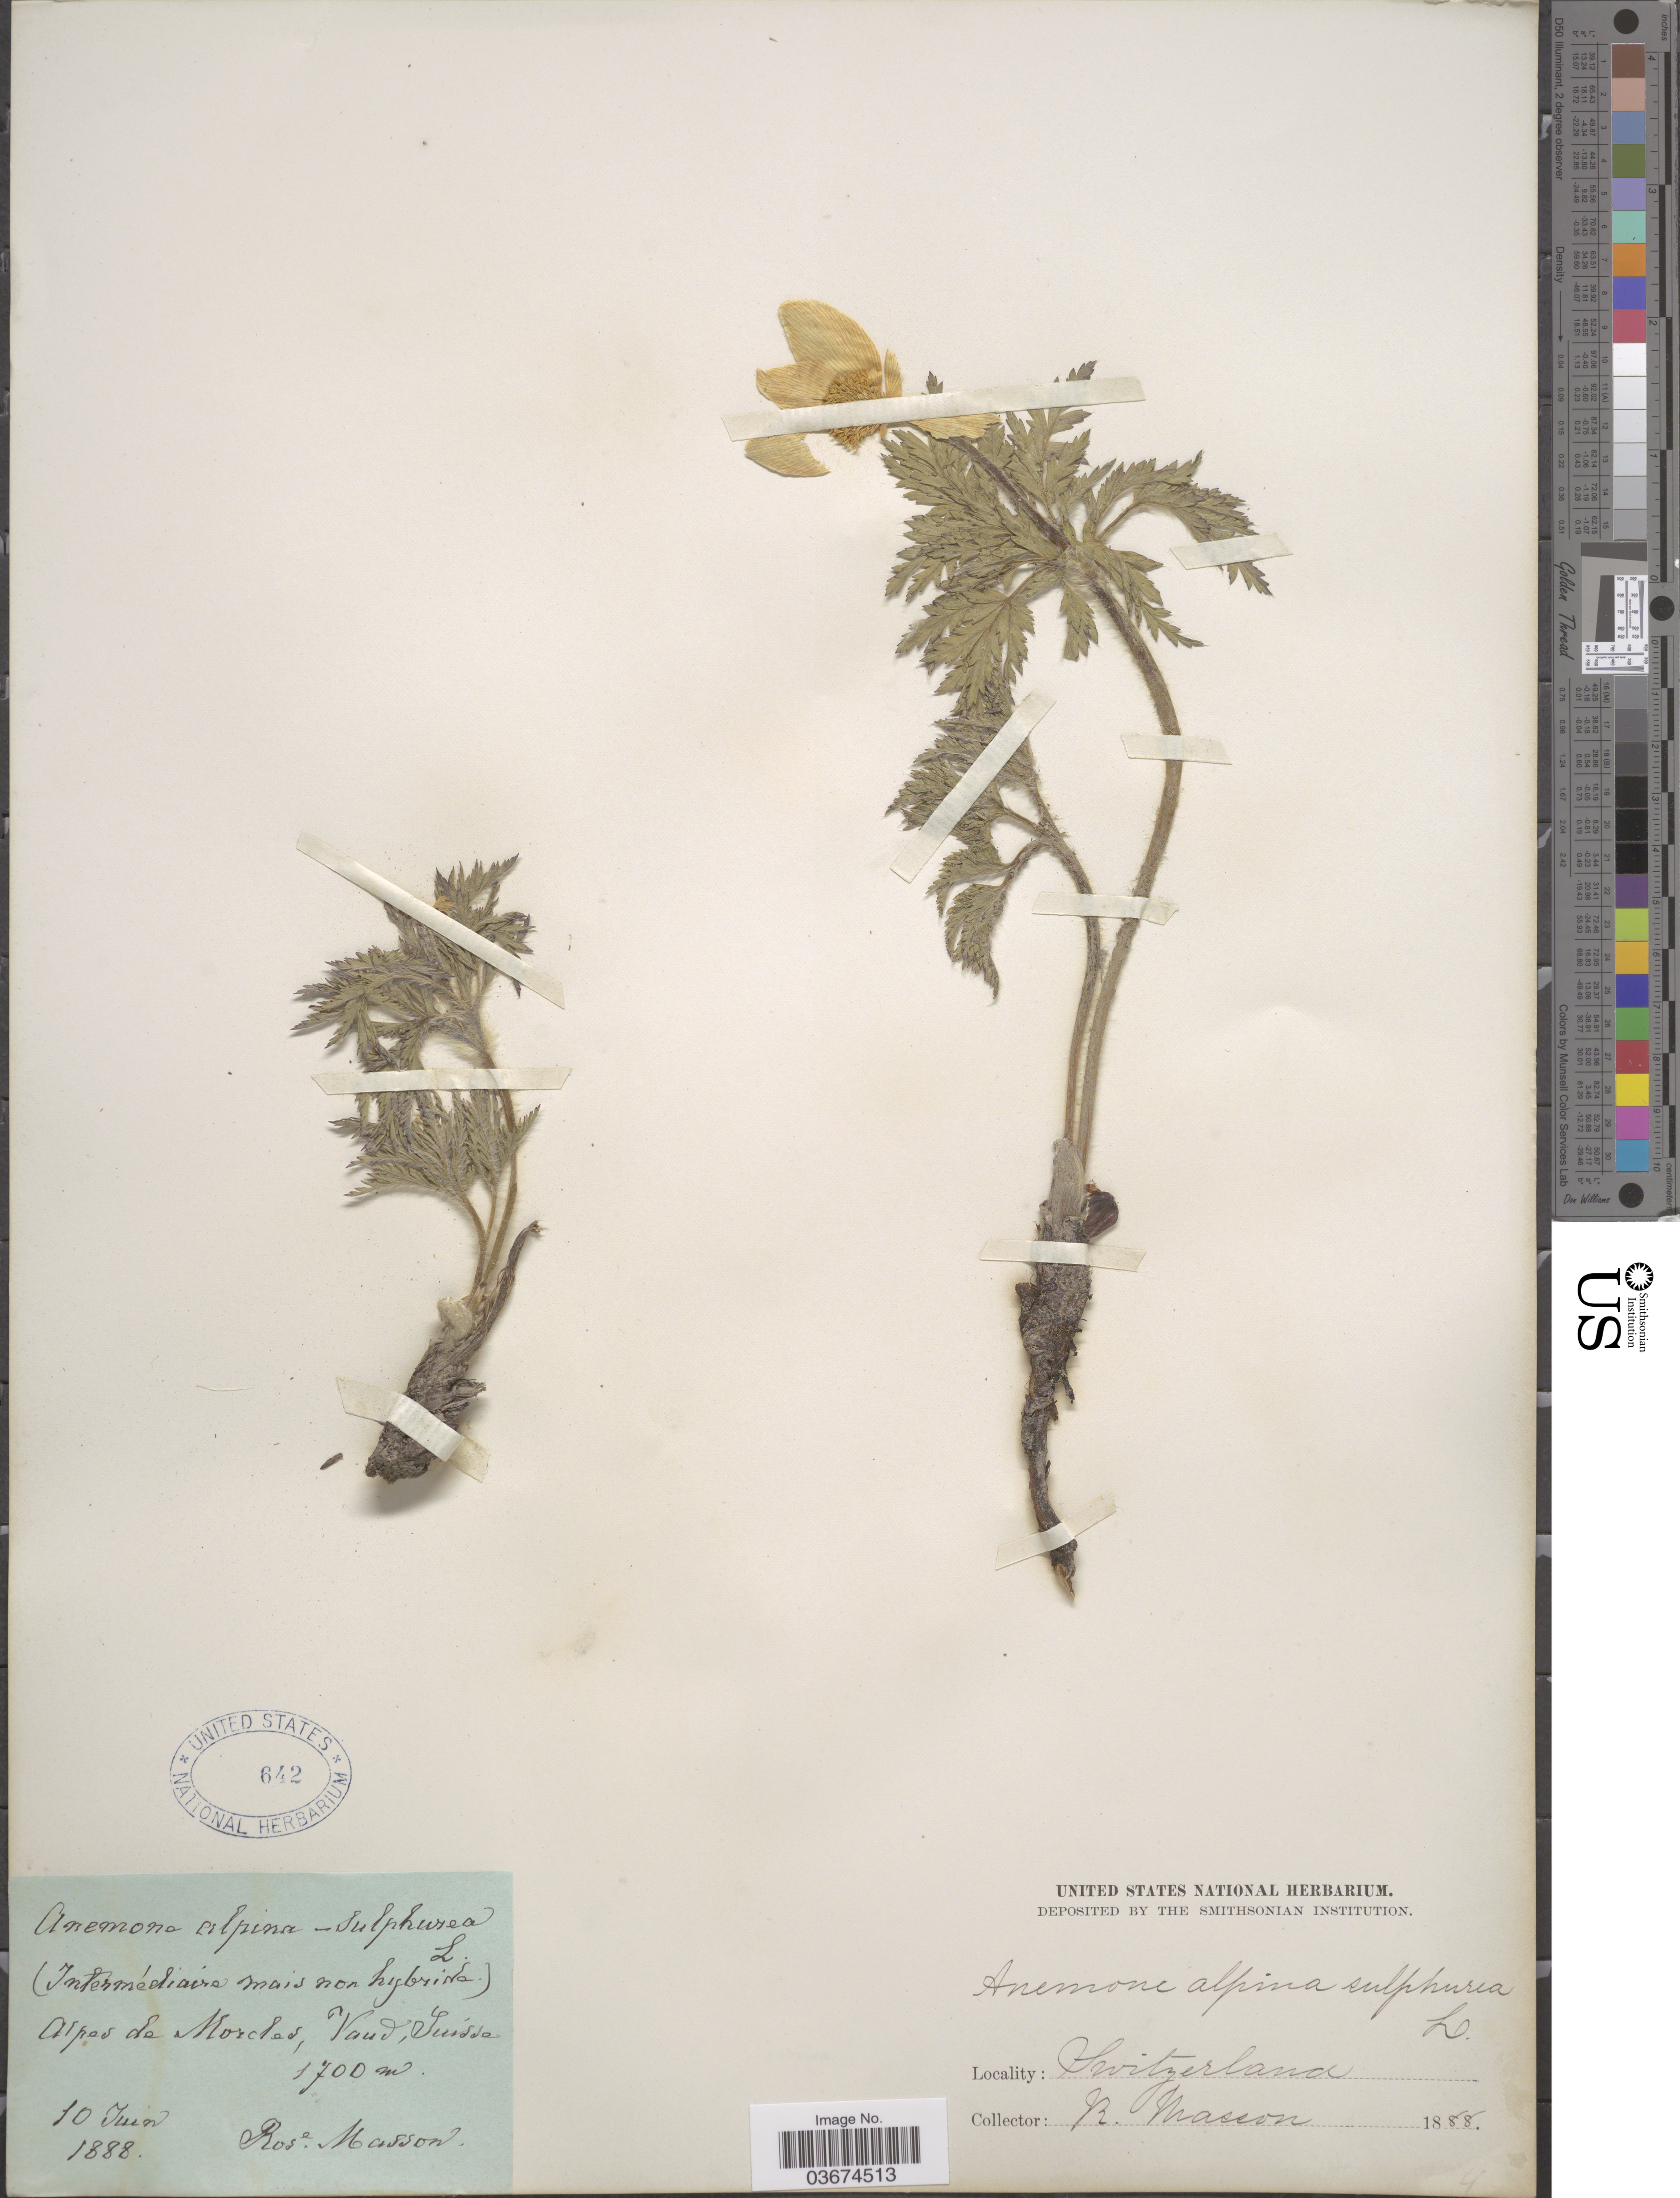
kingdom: Plantae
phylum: Tracheophyta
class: Magnoliopsida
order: Ranunculales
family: Ranunculaceae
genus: Pulsatilla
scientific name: Pulsatilla alpina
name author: Delarbre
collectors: R. Masson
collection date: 1888-06-10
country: Switzerland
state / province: Vaud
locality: Alpes de Morcles, Suisse.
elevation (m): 1700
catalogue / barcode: US 642